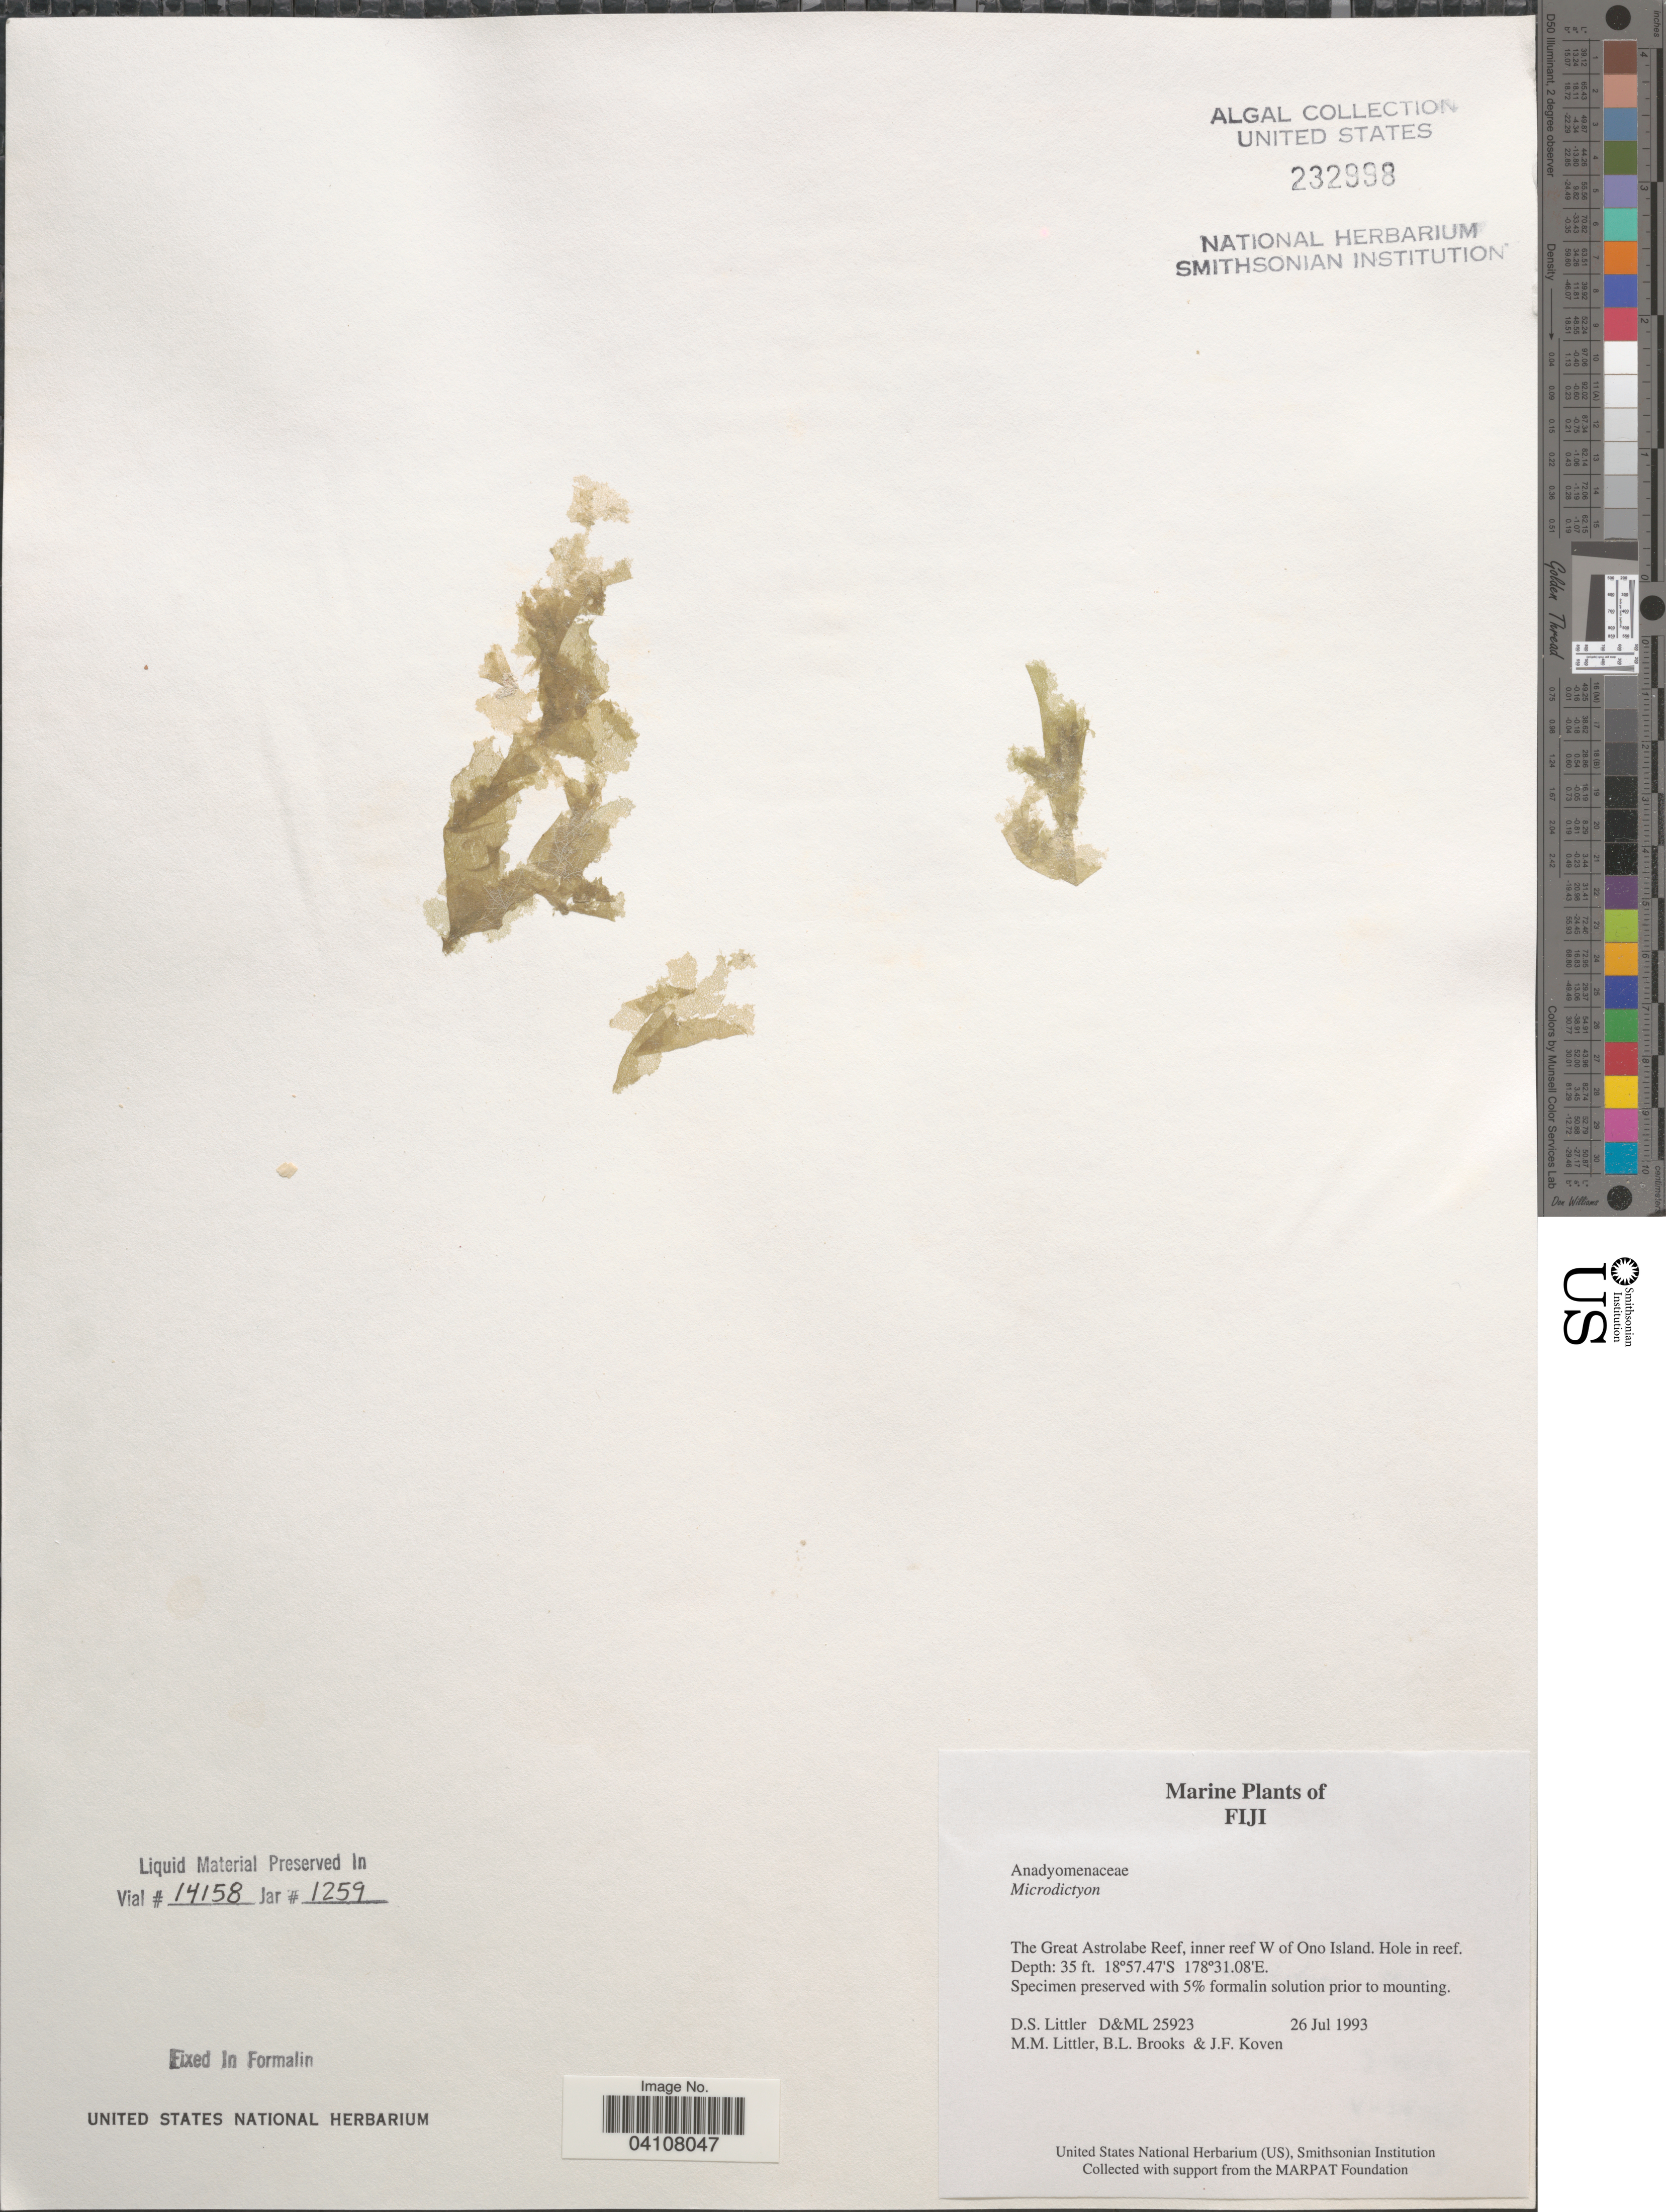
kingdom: Plantae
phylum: Chlorophyta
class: Ulvophyceae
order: Cladophorales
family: Anadyomenaceae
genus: Microdictyon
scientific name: Microdictyon sp.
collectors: D. S. Littler, B. Brooks & J. Koven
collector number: D&ML25923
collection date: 1993-07-26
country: Fiji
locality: The Great Astrolabe Reef, inner reef W of Ono Island. Hole in reef.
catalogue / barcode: US 232998